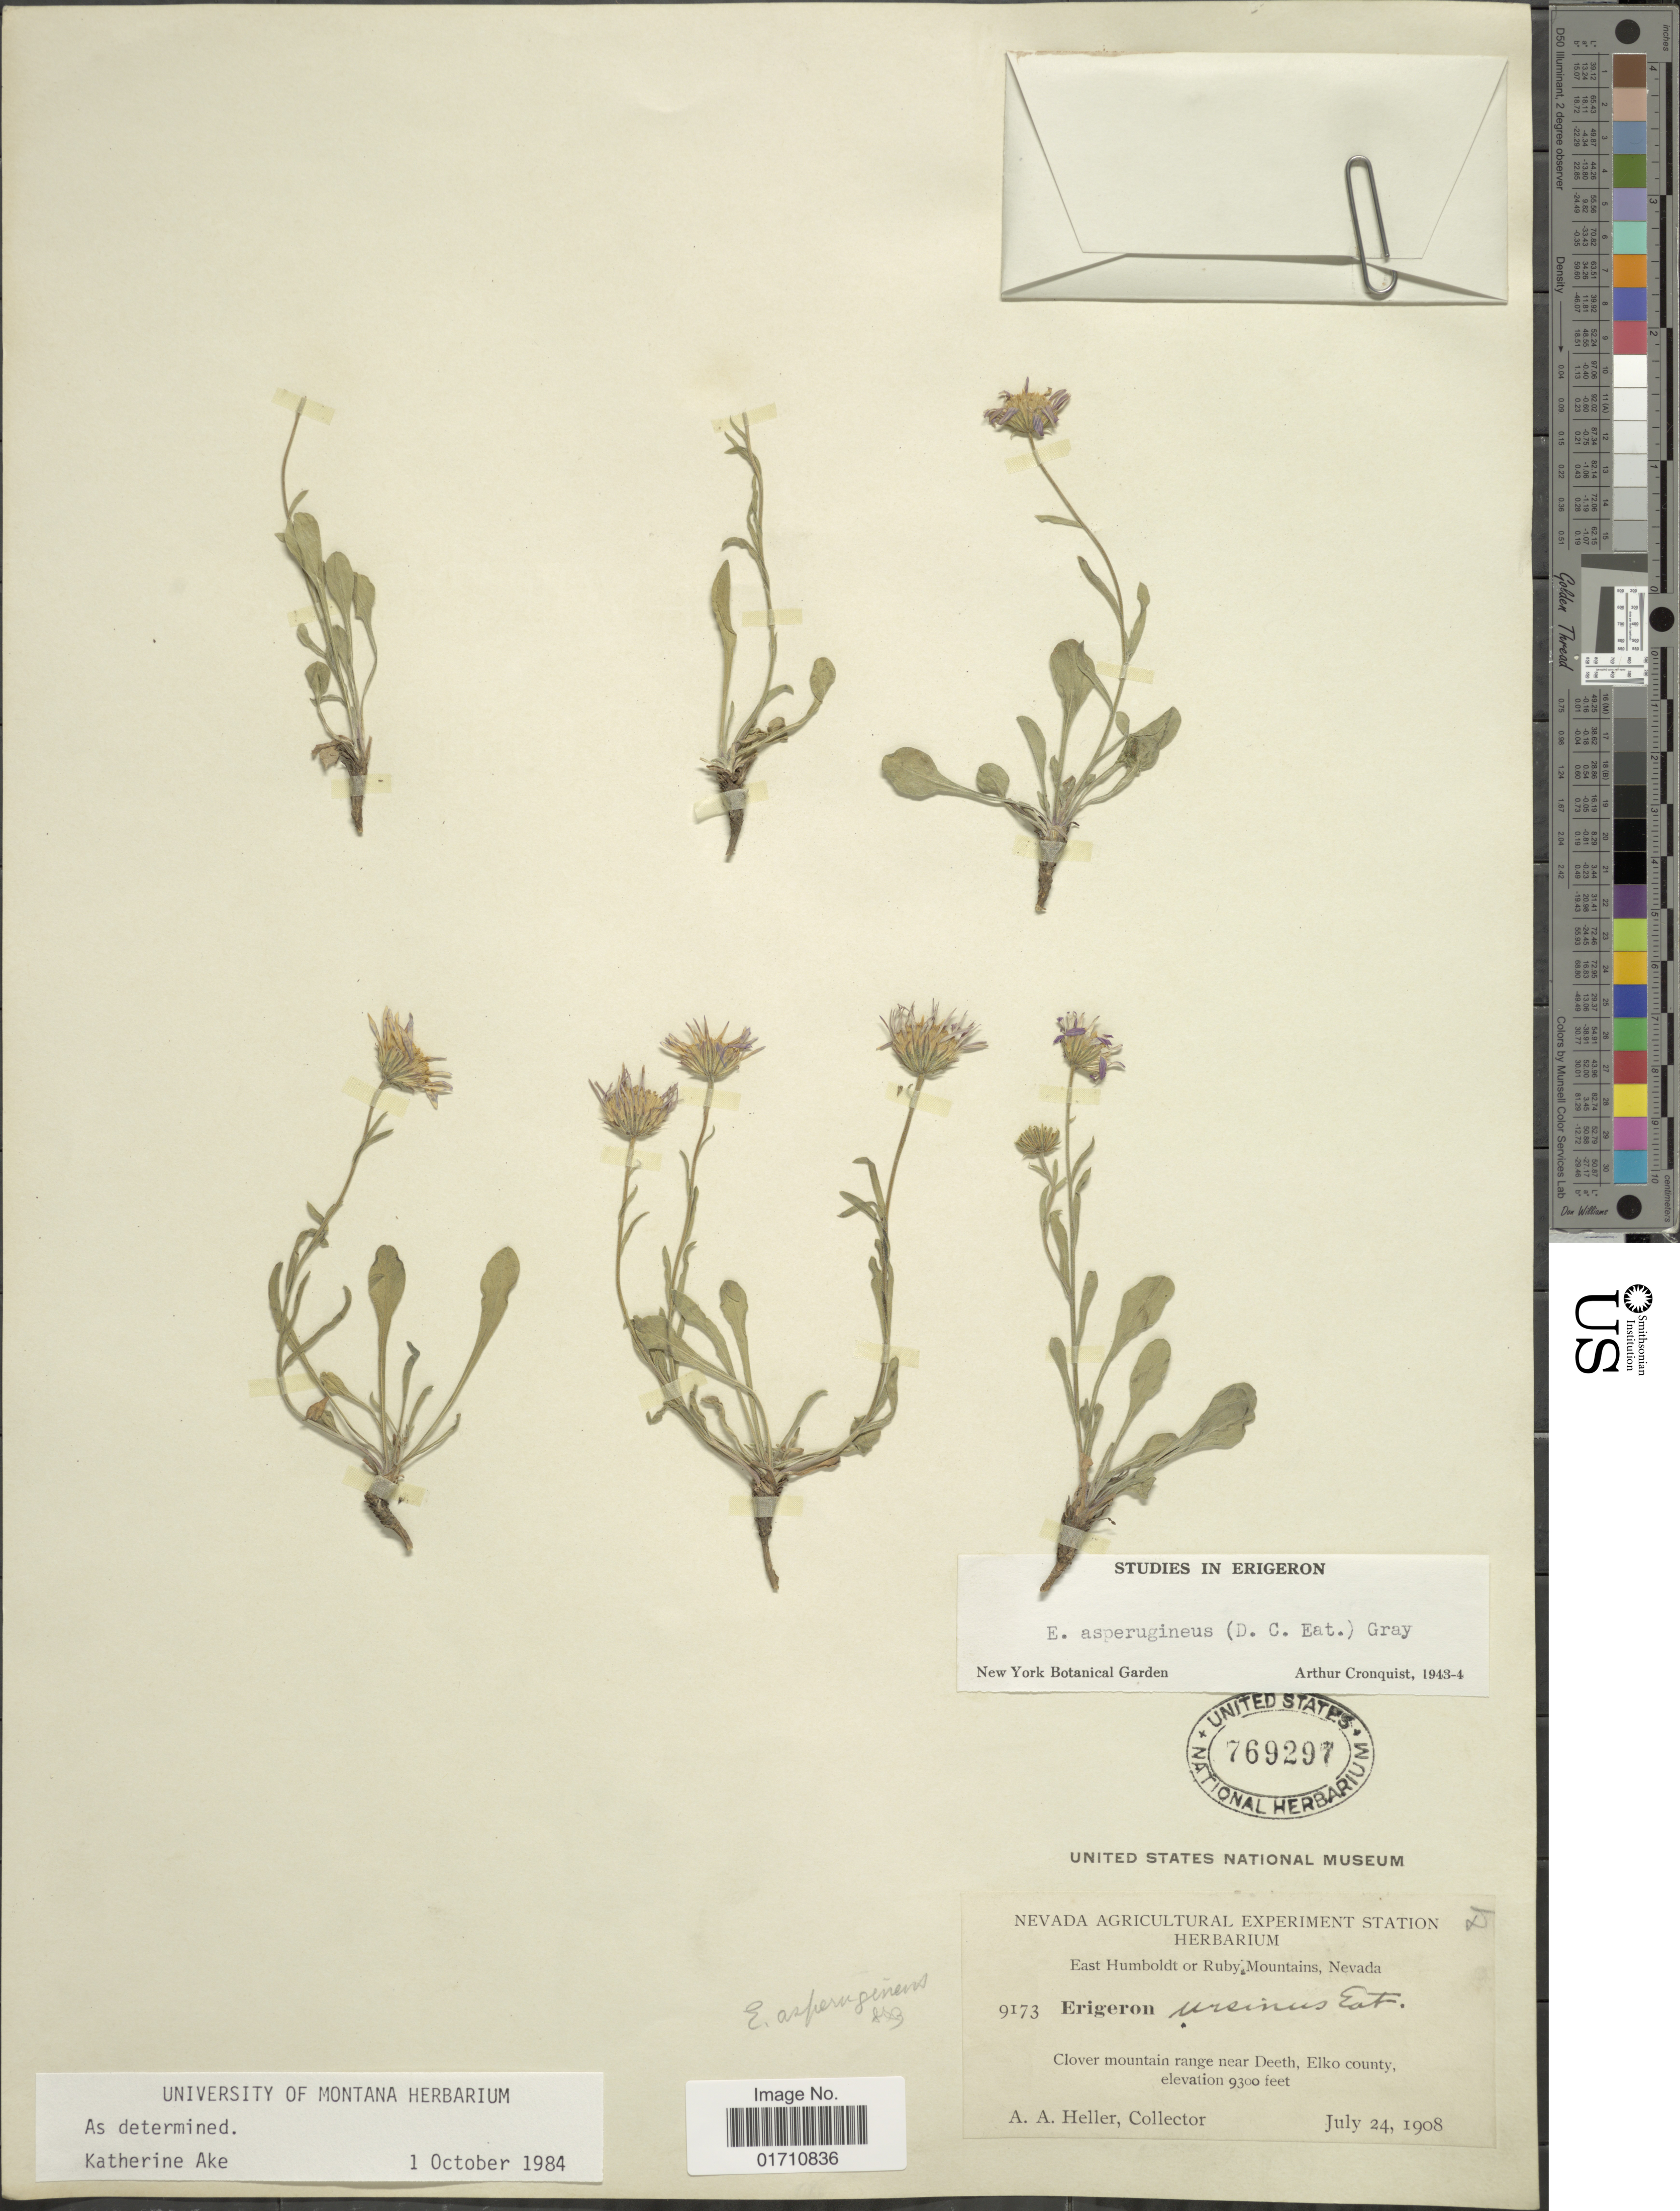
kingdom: Plantae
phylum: Tracheophyta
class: Magnoliopsida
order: Asterales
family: Asteraceae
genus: Erigeron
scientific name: Erigeron asperugineus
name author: (D.C. Eaton) A. Gray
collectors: A. A. Heller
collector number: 9173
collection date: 1908-07-24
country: United States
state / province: Nevada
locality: East Humboldt or Ruby Mountains, Clover mountain range near Deeth, Elko County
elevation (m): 2835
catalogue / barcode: US 769297